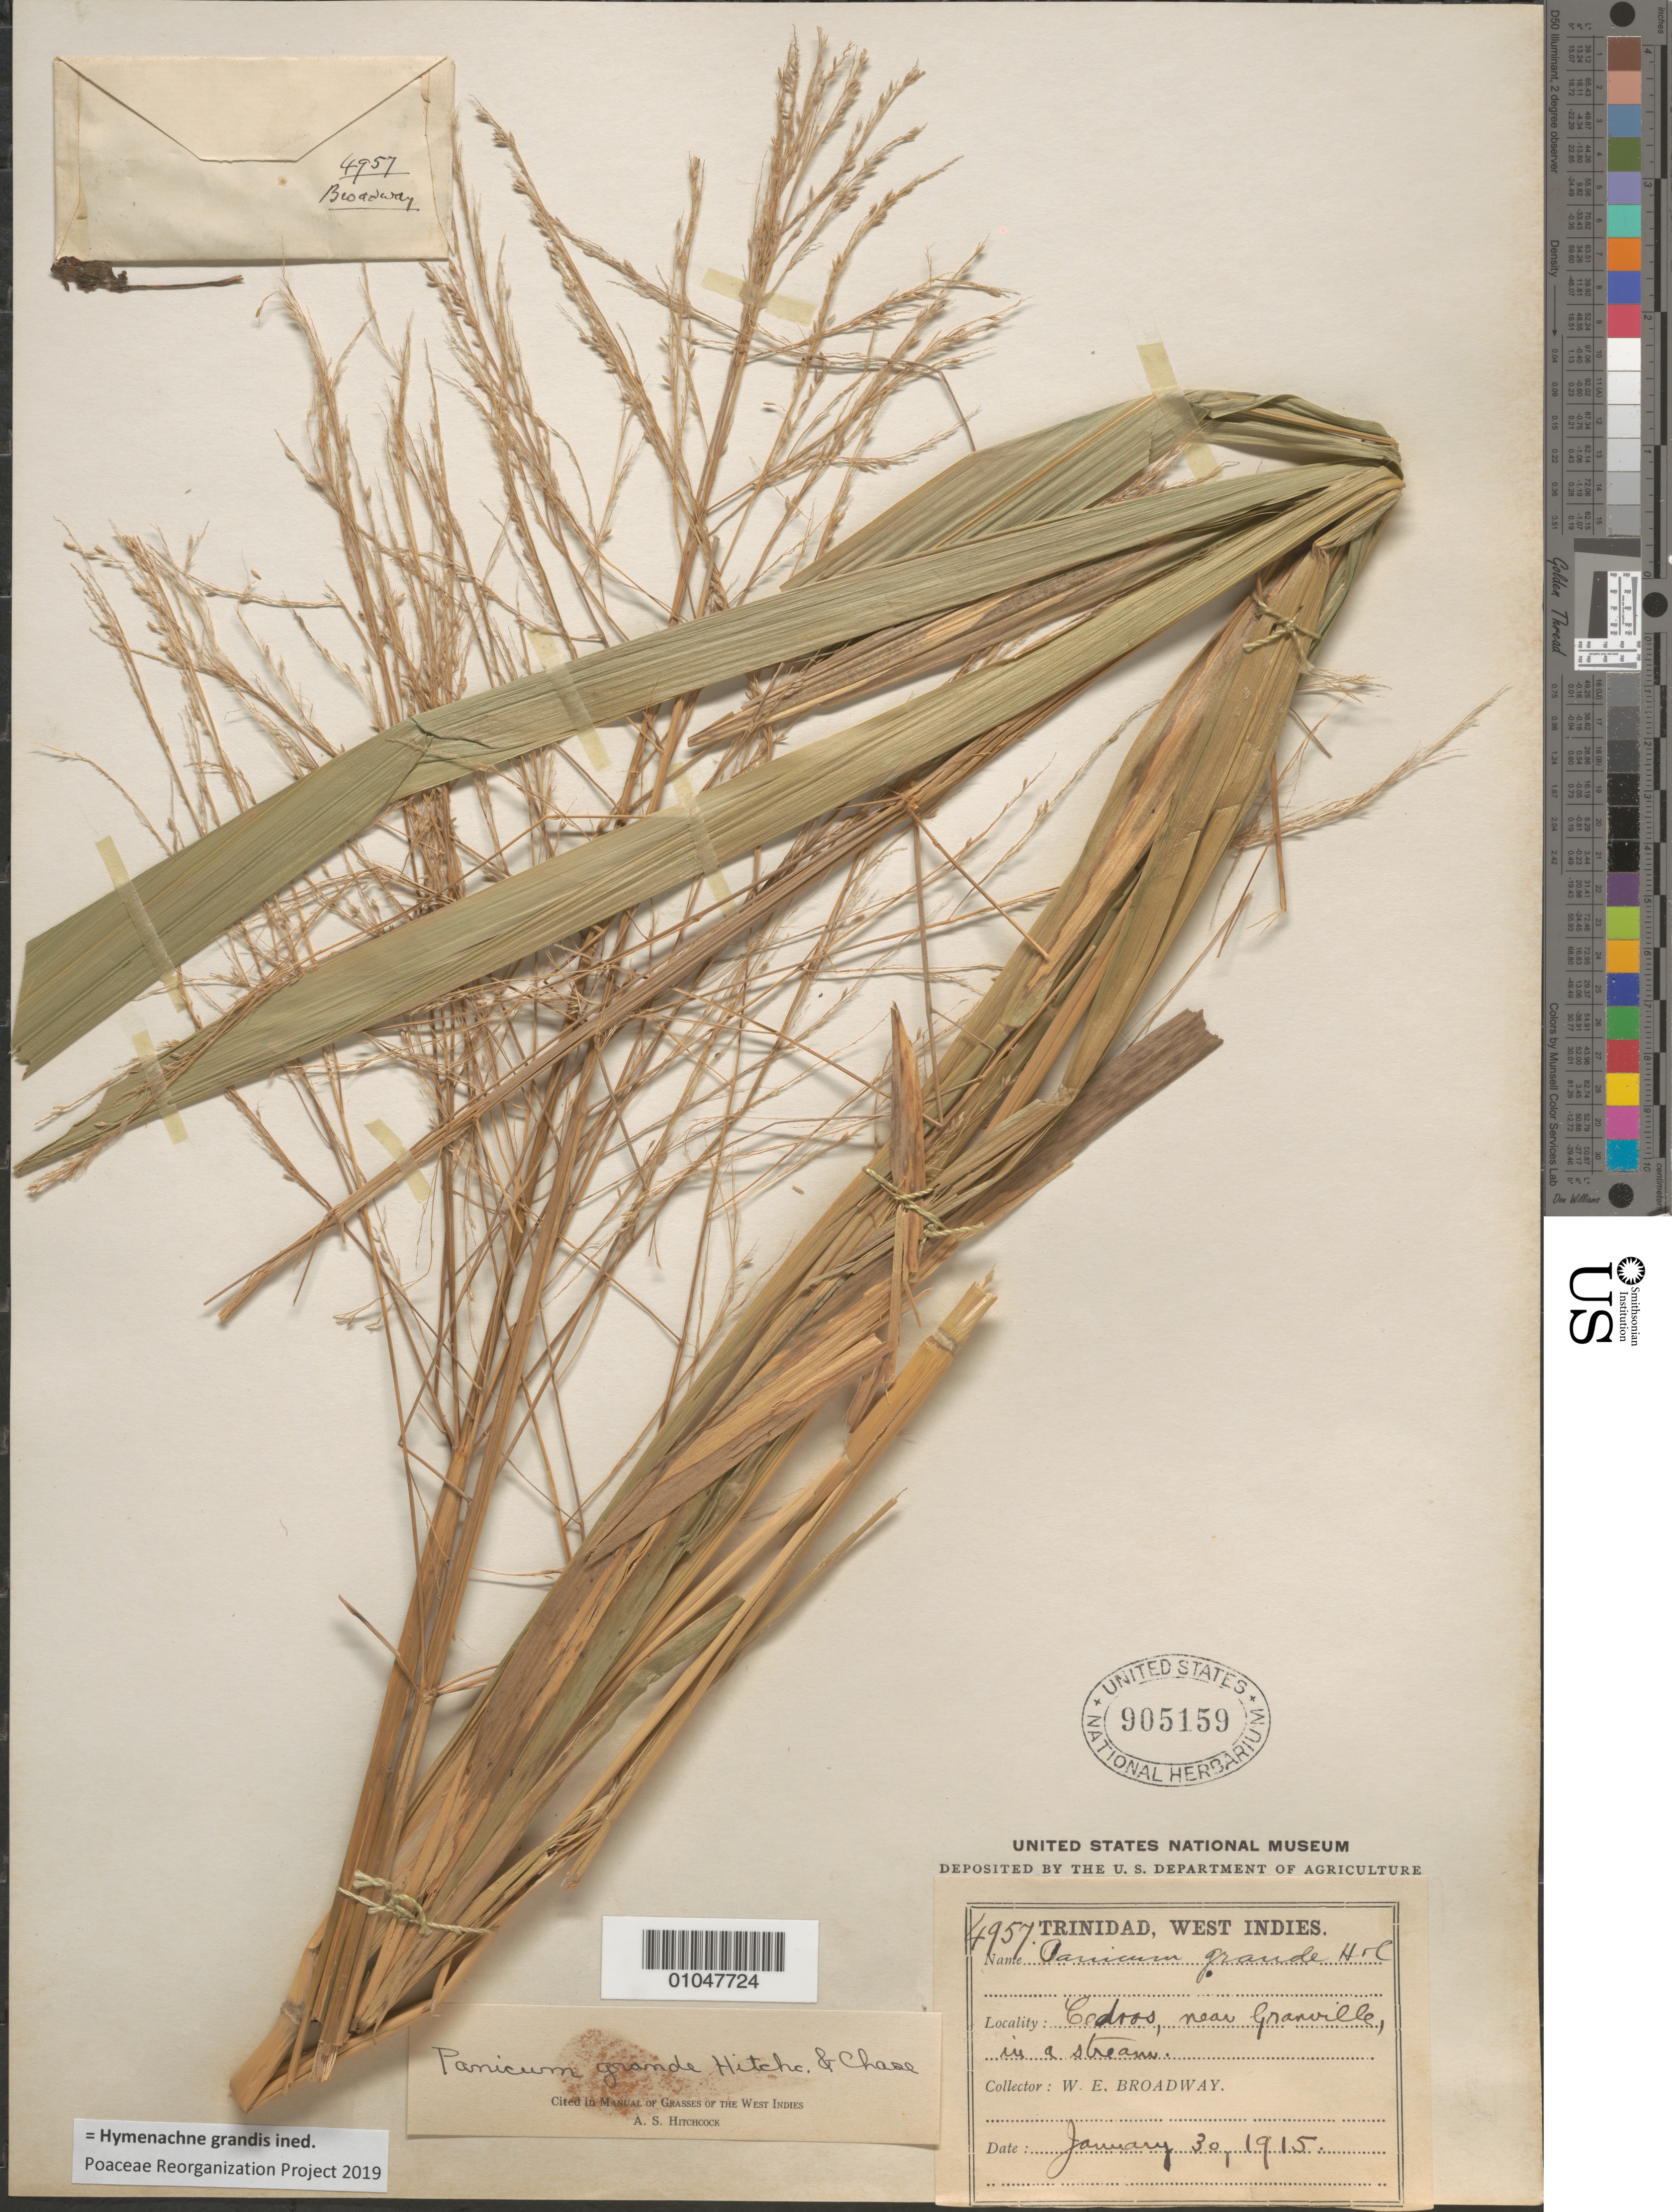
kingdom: Plantae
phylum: Tracheophyta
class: Liliopsida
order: Poales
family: Poaceae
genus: Panicum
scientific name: Panicum grande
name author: Hitchc. & Chase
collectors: W. E. Broadway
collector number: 4957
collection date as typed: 30 Jan 1915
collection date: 1915-01-30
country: Trinidad and Tobago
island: Trinidad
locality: Cedros, near Granville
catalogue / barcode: US 905159